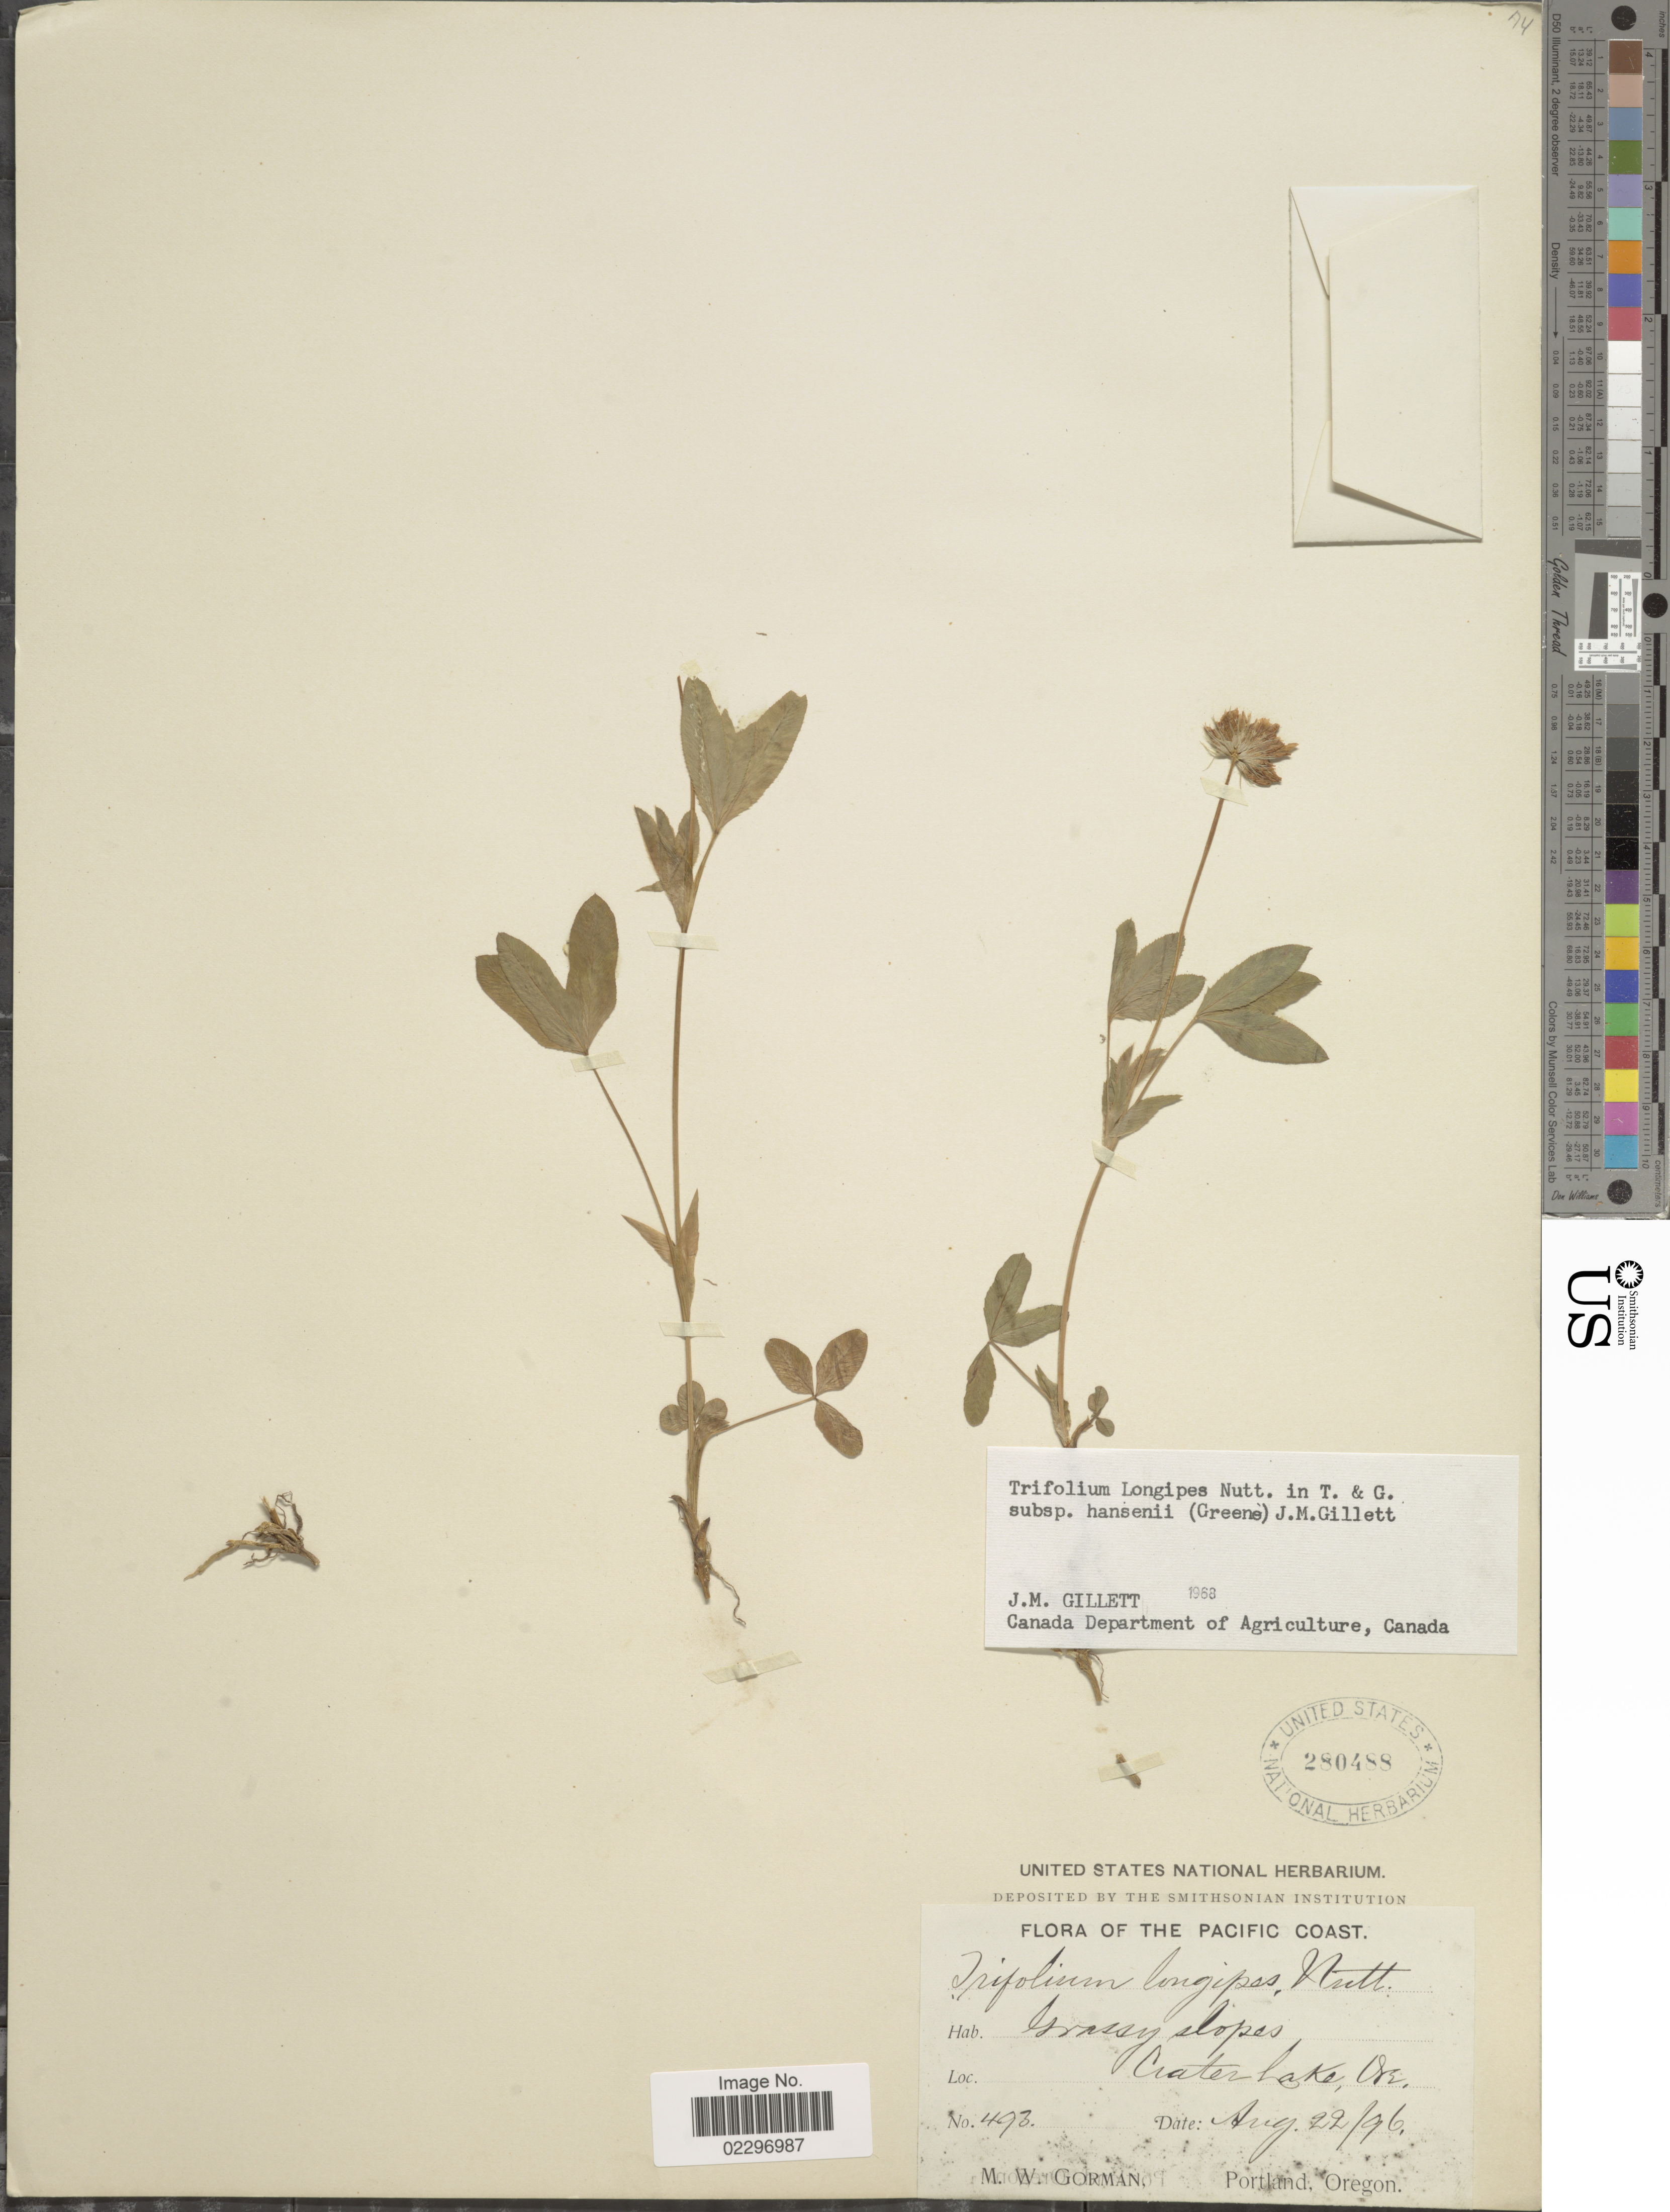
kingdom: Plantae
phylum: Tracheophyta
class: Magnoliopsida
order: Fabales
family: Fabaceae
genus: Trifolium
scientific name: Trifolium longipes subsp. hansenii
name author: (Greene) J.M. Gillett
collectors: M. W. Gorman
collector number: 493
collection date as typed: Transcribed d/m/y: 22/8/96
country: United States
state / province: Oregon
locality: Grassy slopes, Crater Lake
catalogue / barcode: US 280488